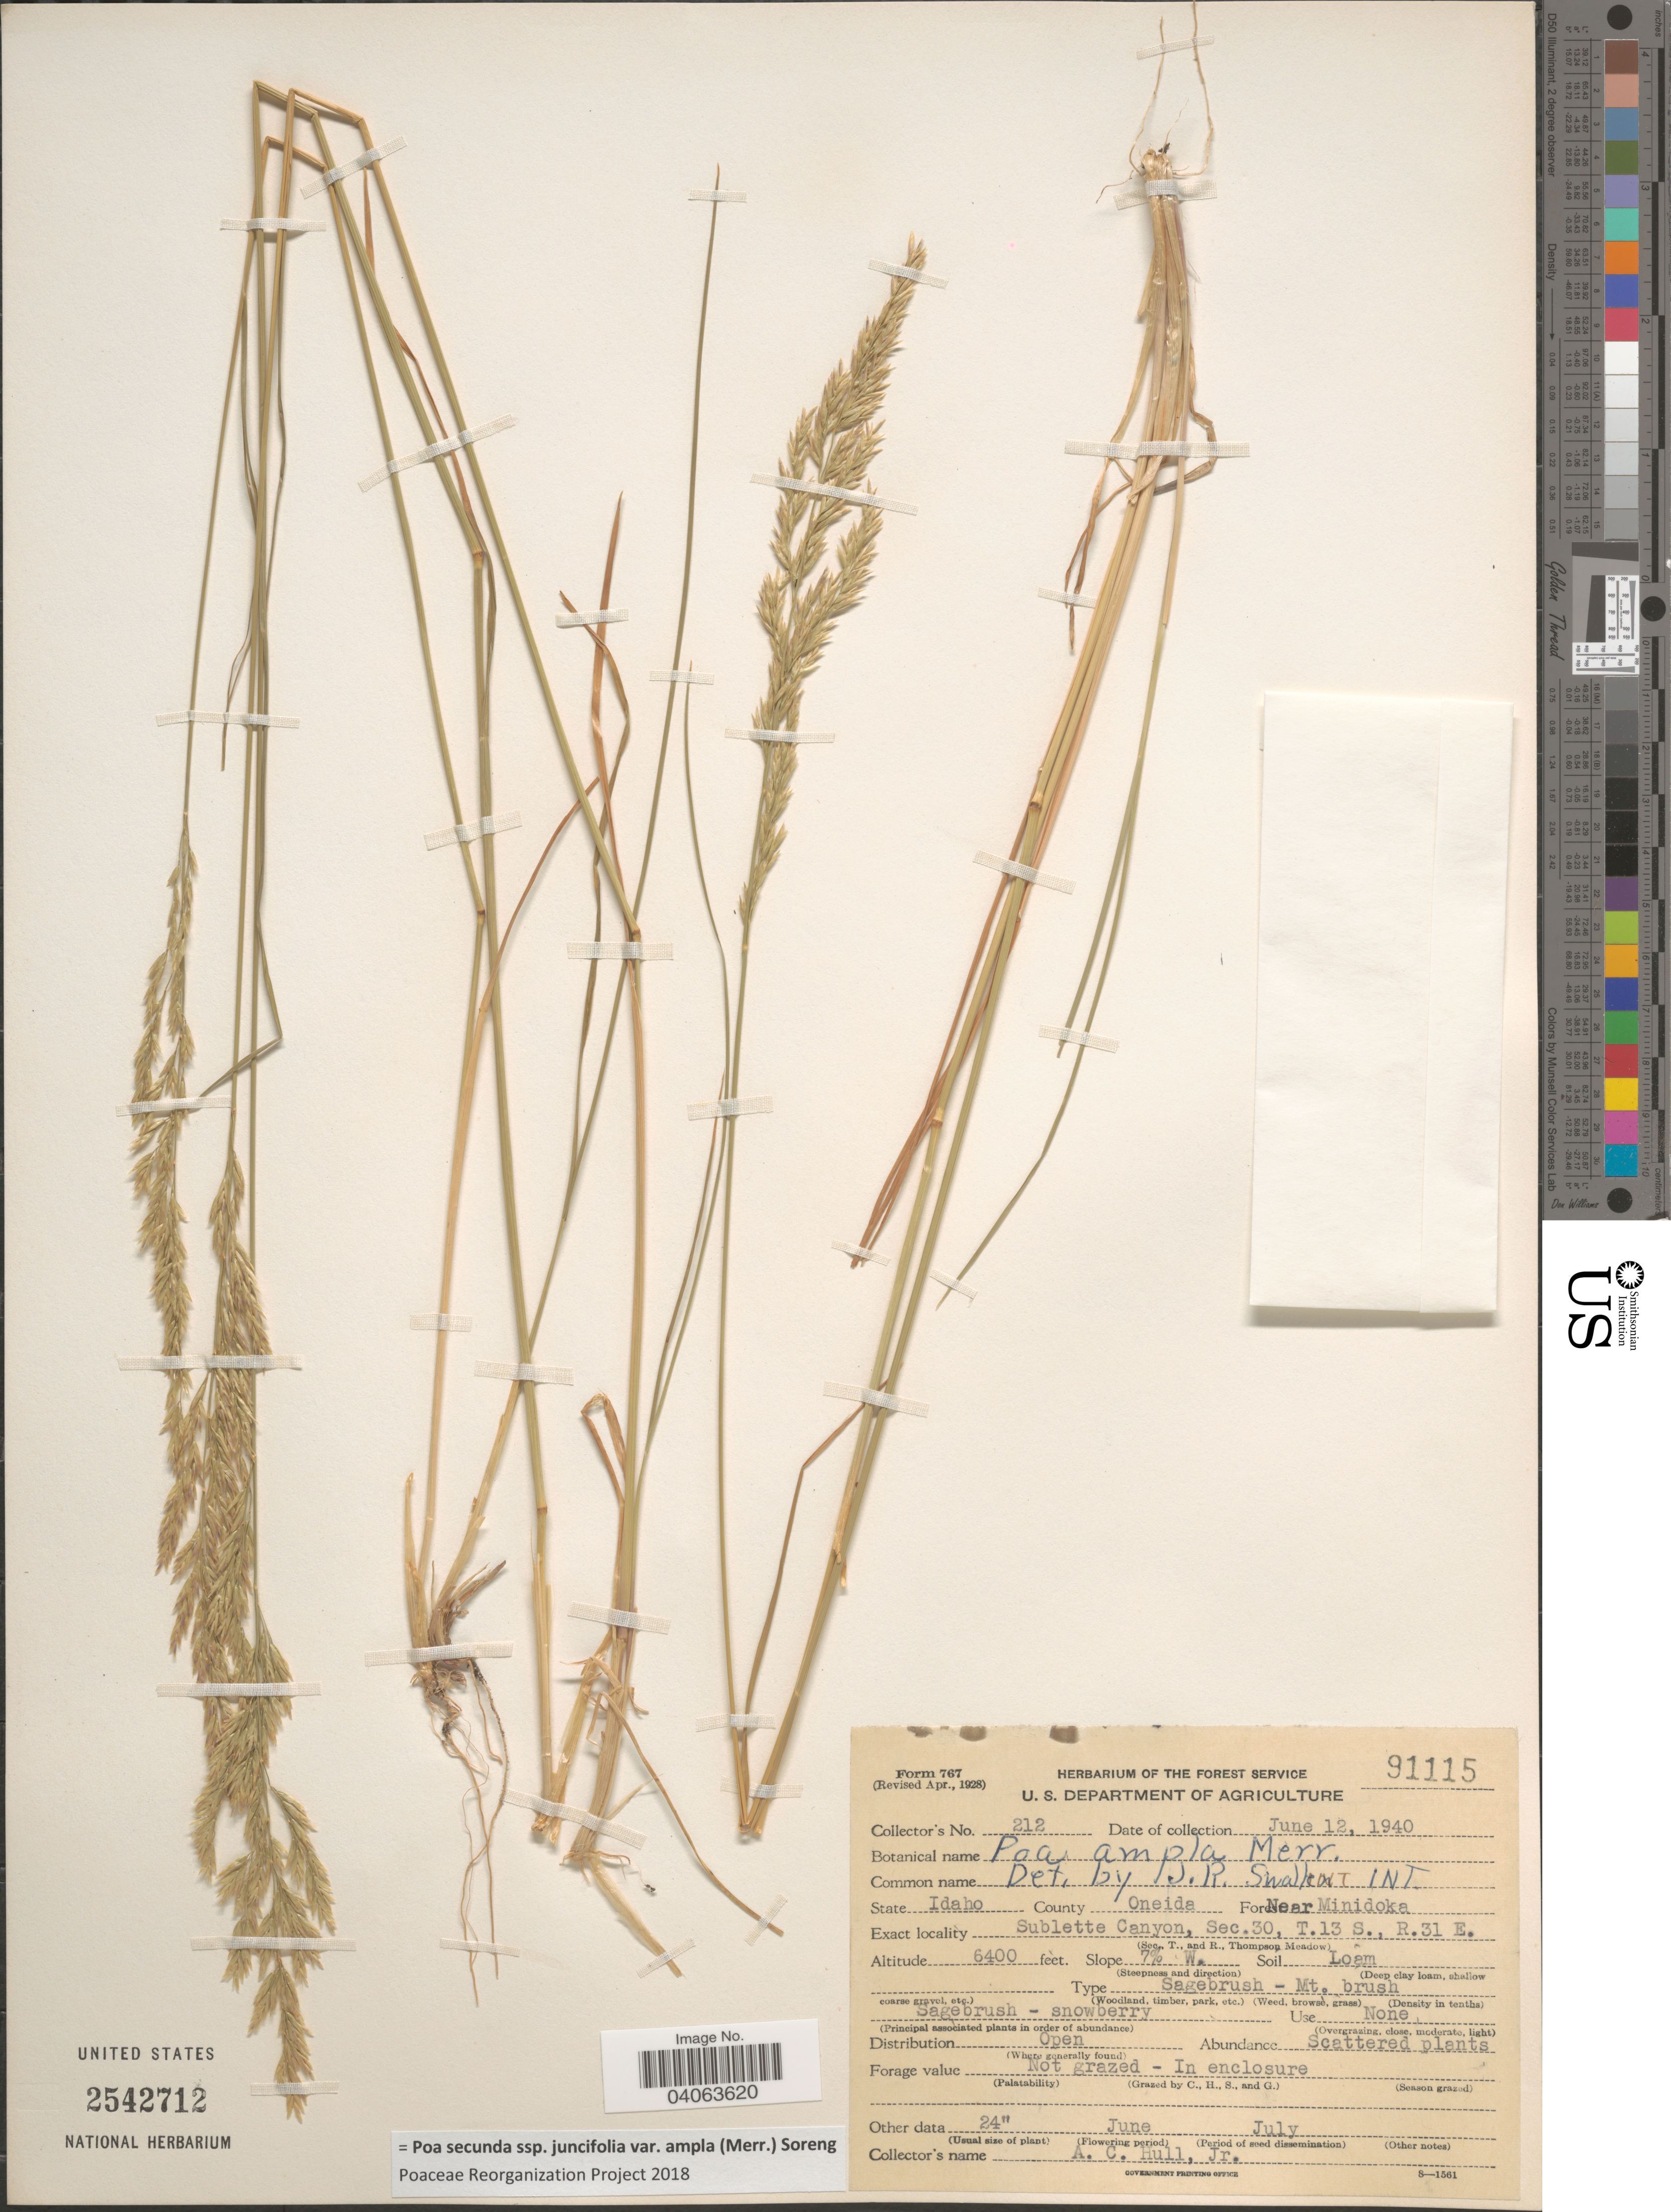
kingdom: Plantae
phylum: Tracheophyta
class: Liliopsida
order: Poales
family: Poaceae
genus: Poa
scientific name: Poa secunda subsp. juncifolia var. ampla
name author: (Merr.) Soreng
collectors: A. Hull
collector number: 212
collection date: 1940-06-12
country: United States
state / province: Idaho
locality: County Oneida. Near Minidoka. Sublette Canyon, Sec. 30, T.13 S., R.31 E. Slope 7% W.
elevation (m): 1951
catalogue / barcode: US 2542712